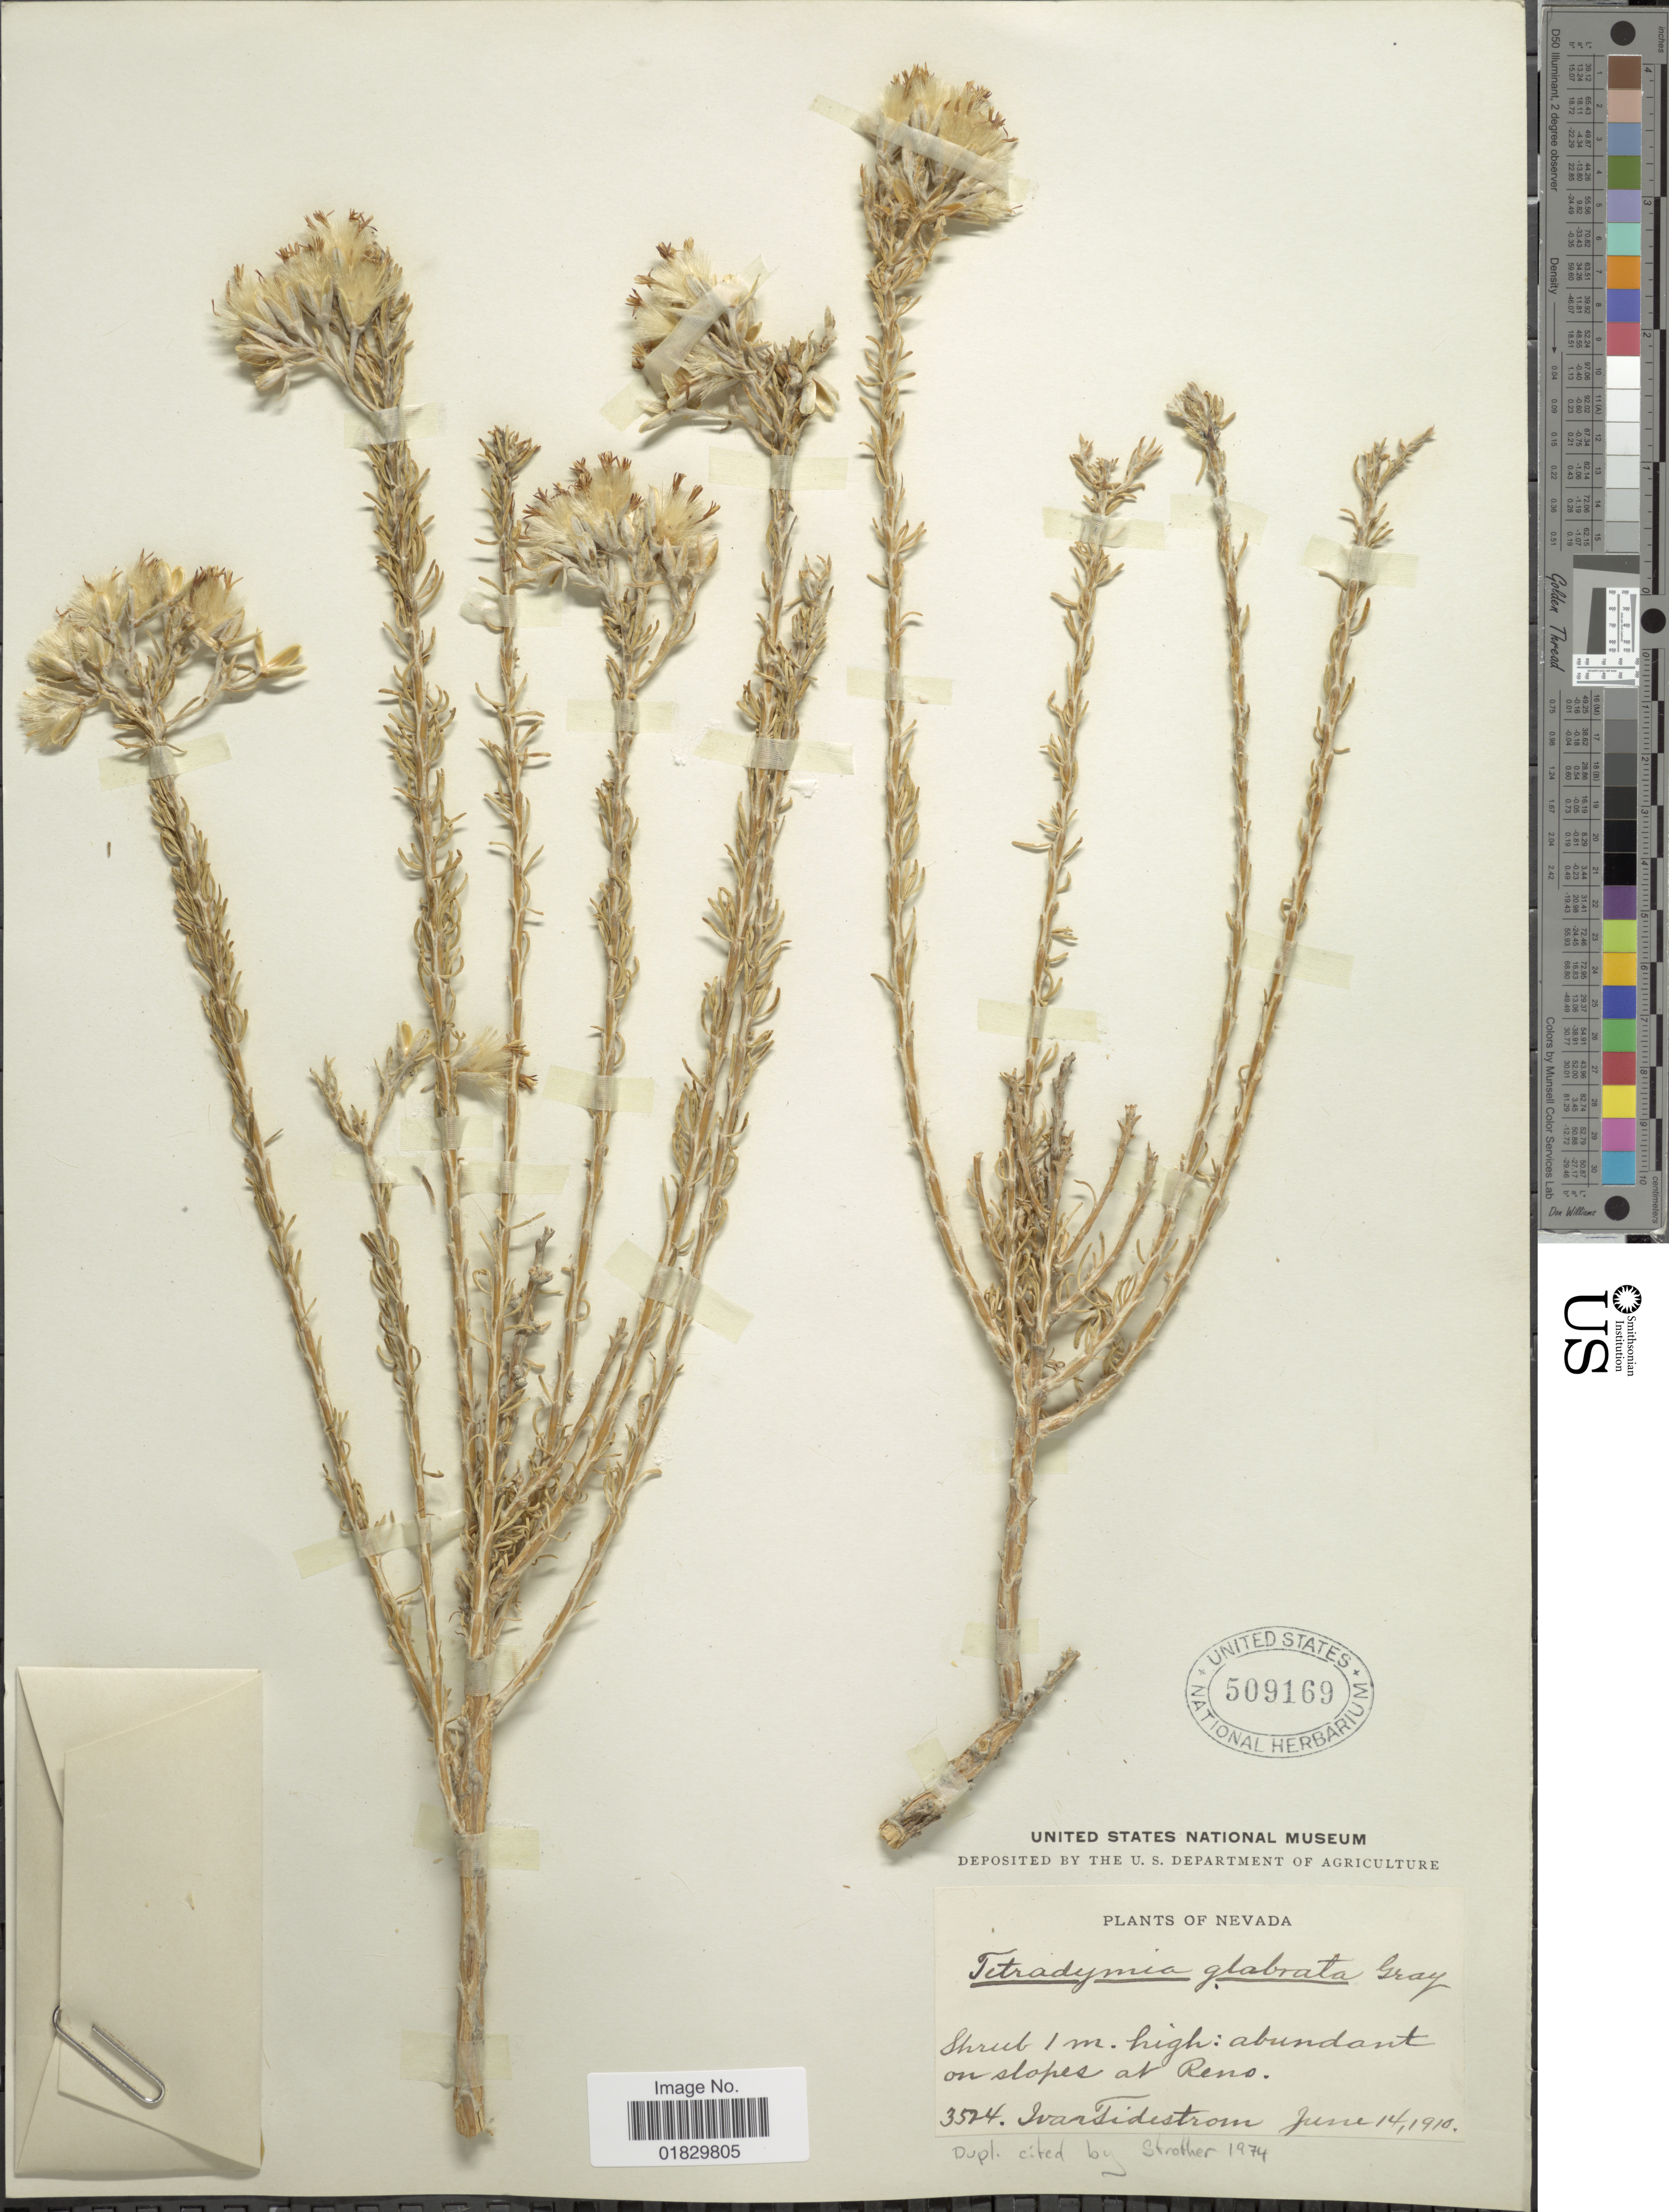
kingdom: Plantae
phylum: Tracheophyta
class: Magnoliopsida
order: Asterales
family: Asteraceae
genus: Tetradymia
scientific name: Tetradymia glabrata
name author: Torr. & A. Gray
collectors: I. F. Tidestrom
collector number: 3524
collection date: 1910-06-14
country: United States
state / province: Nevada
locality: Abundant on slopes at Reno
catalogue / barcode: US 509169